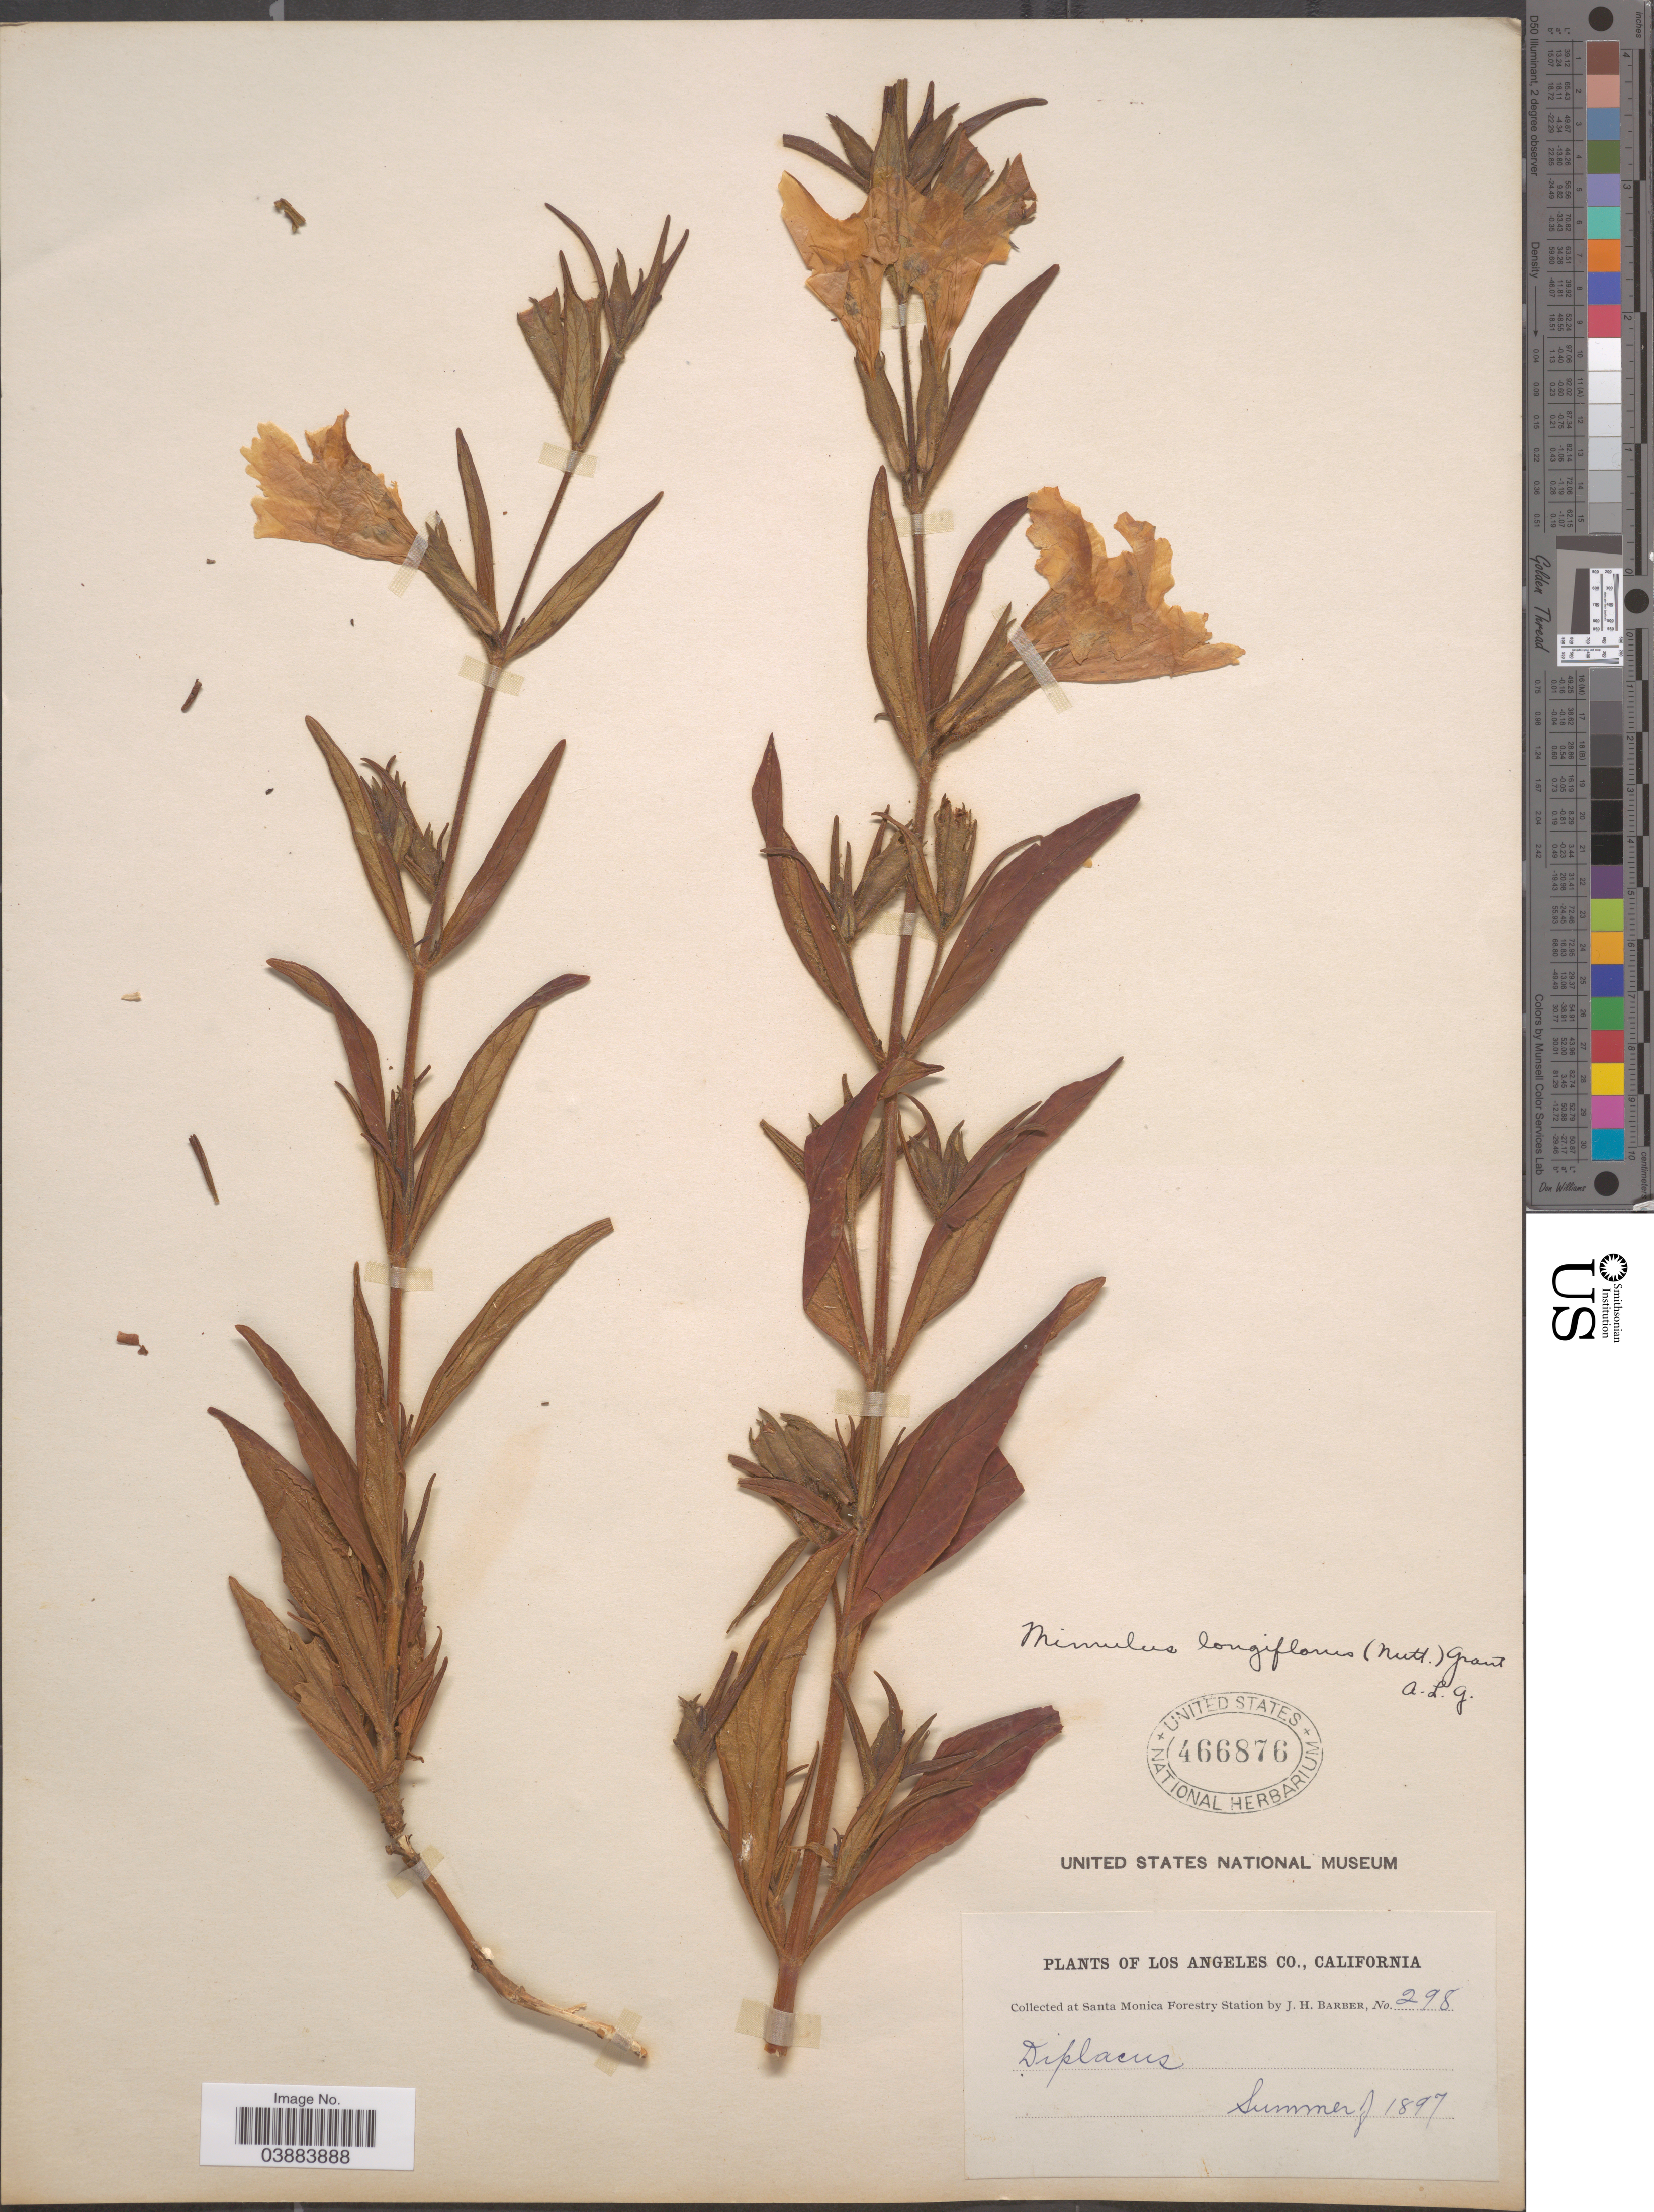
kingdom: Plantae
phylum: Tracheophyta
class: Magnoliopsida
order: Lamiales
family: Phrymaceae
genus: Diplacus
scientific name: Diplacus longiflorus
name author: Nutt.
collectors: J. Barber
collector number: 298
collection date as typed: Summer of 1897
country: United States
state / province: California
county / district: Los Angeles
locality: Los Angeles Co. At Santa Monica Forestry Station.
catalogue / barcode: US 466876